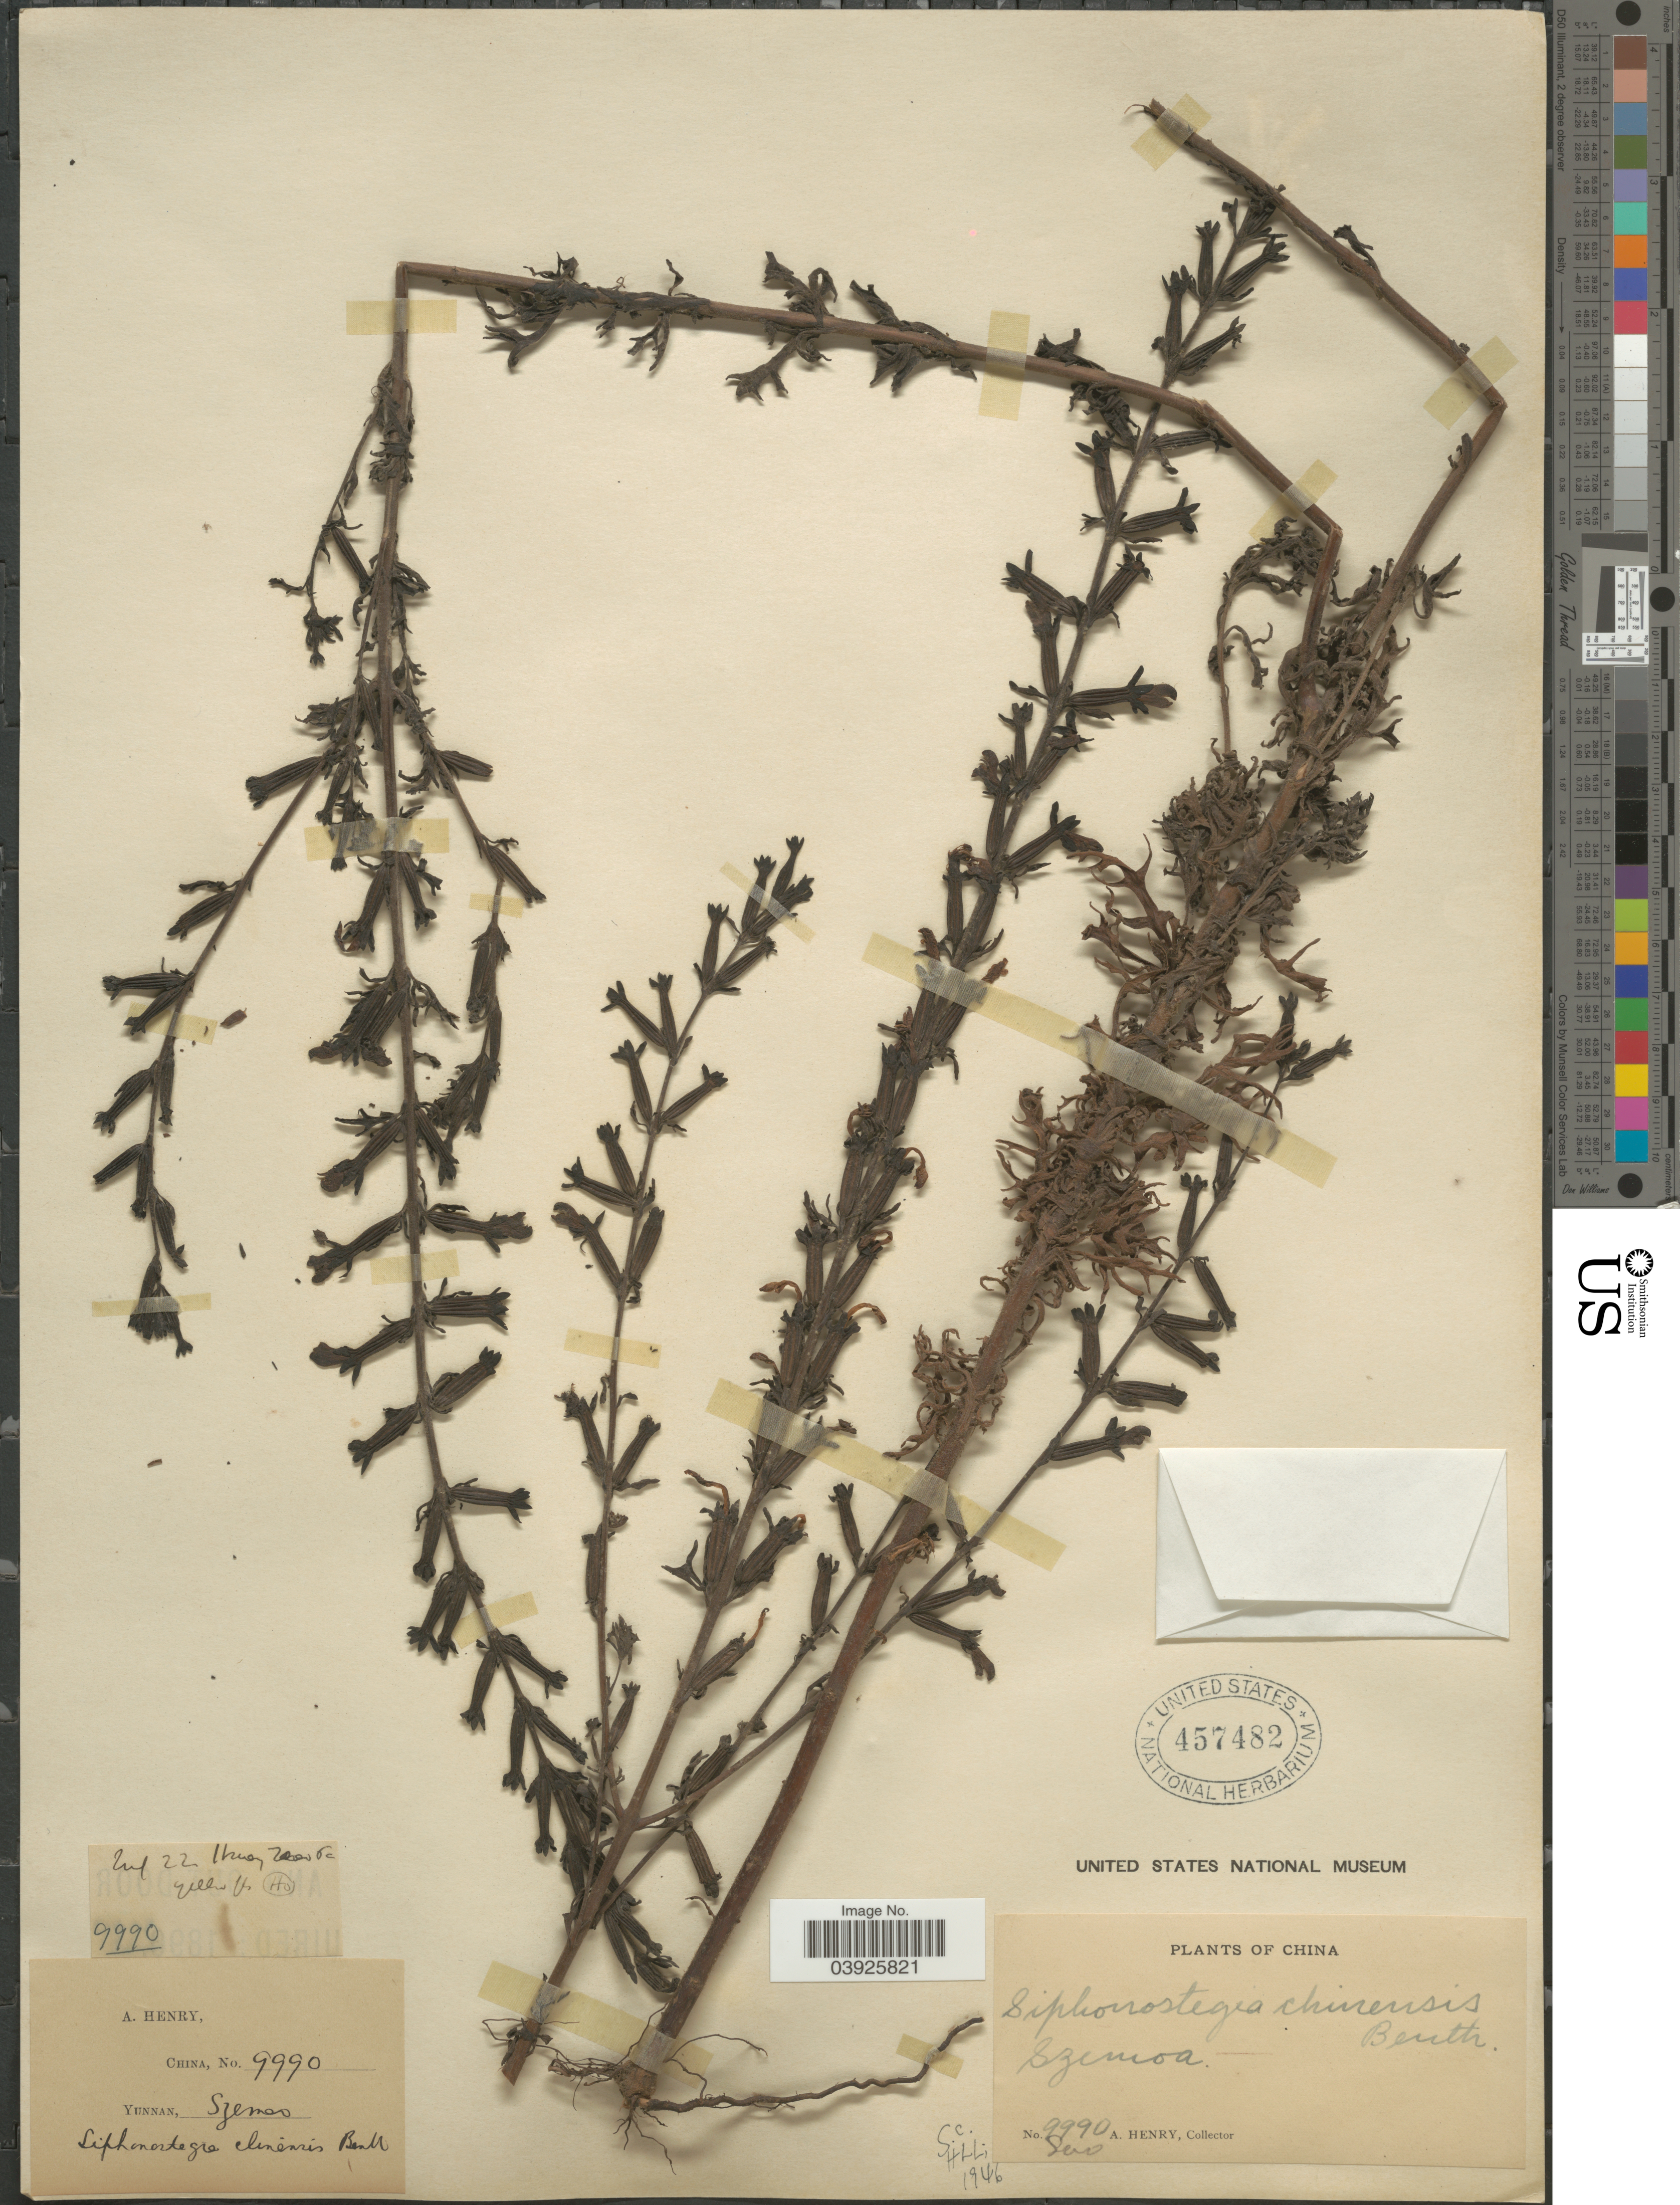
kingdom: Plantae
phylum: Tracheophyta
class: Magnoliopsida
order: Lamiales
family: Orobanchaceae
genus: Siphonostegia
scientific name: Siphonostegia chinensis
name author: Benth.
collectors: A. Henry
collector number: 9990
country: China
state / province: Yunnan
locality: Szemoa.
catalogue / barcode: US 457482